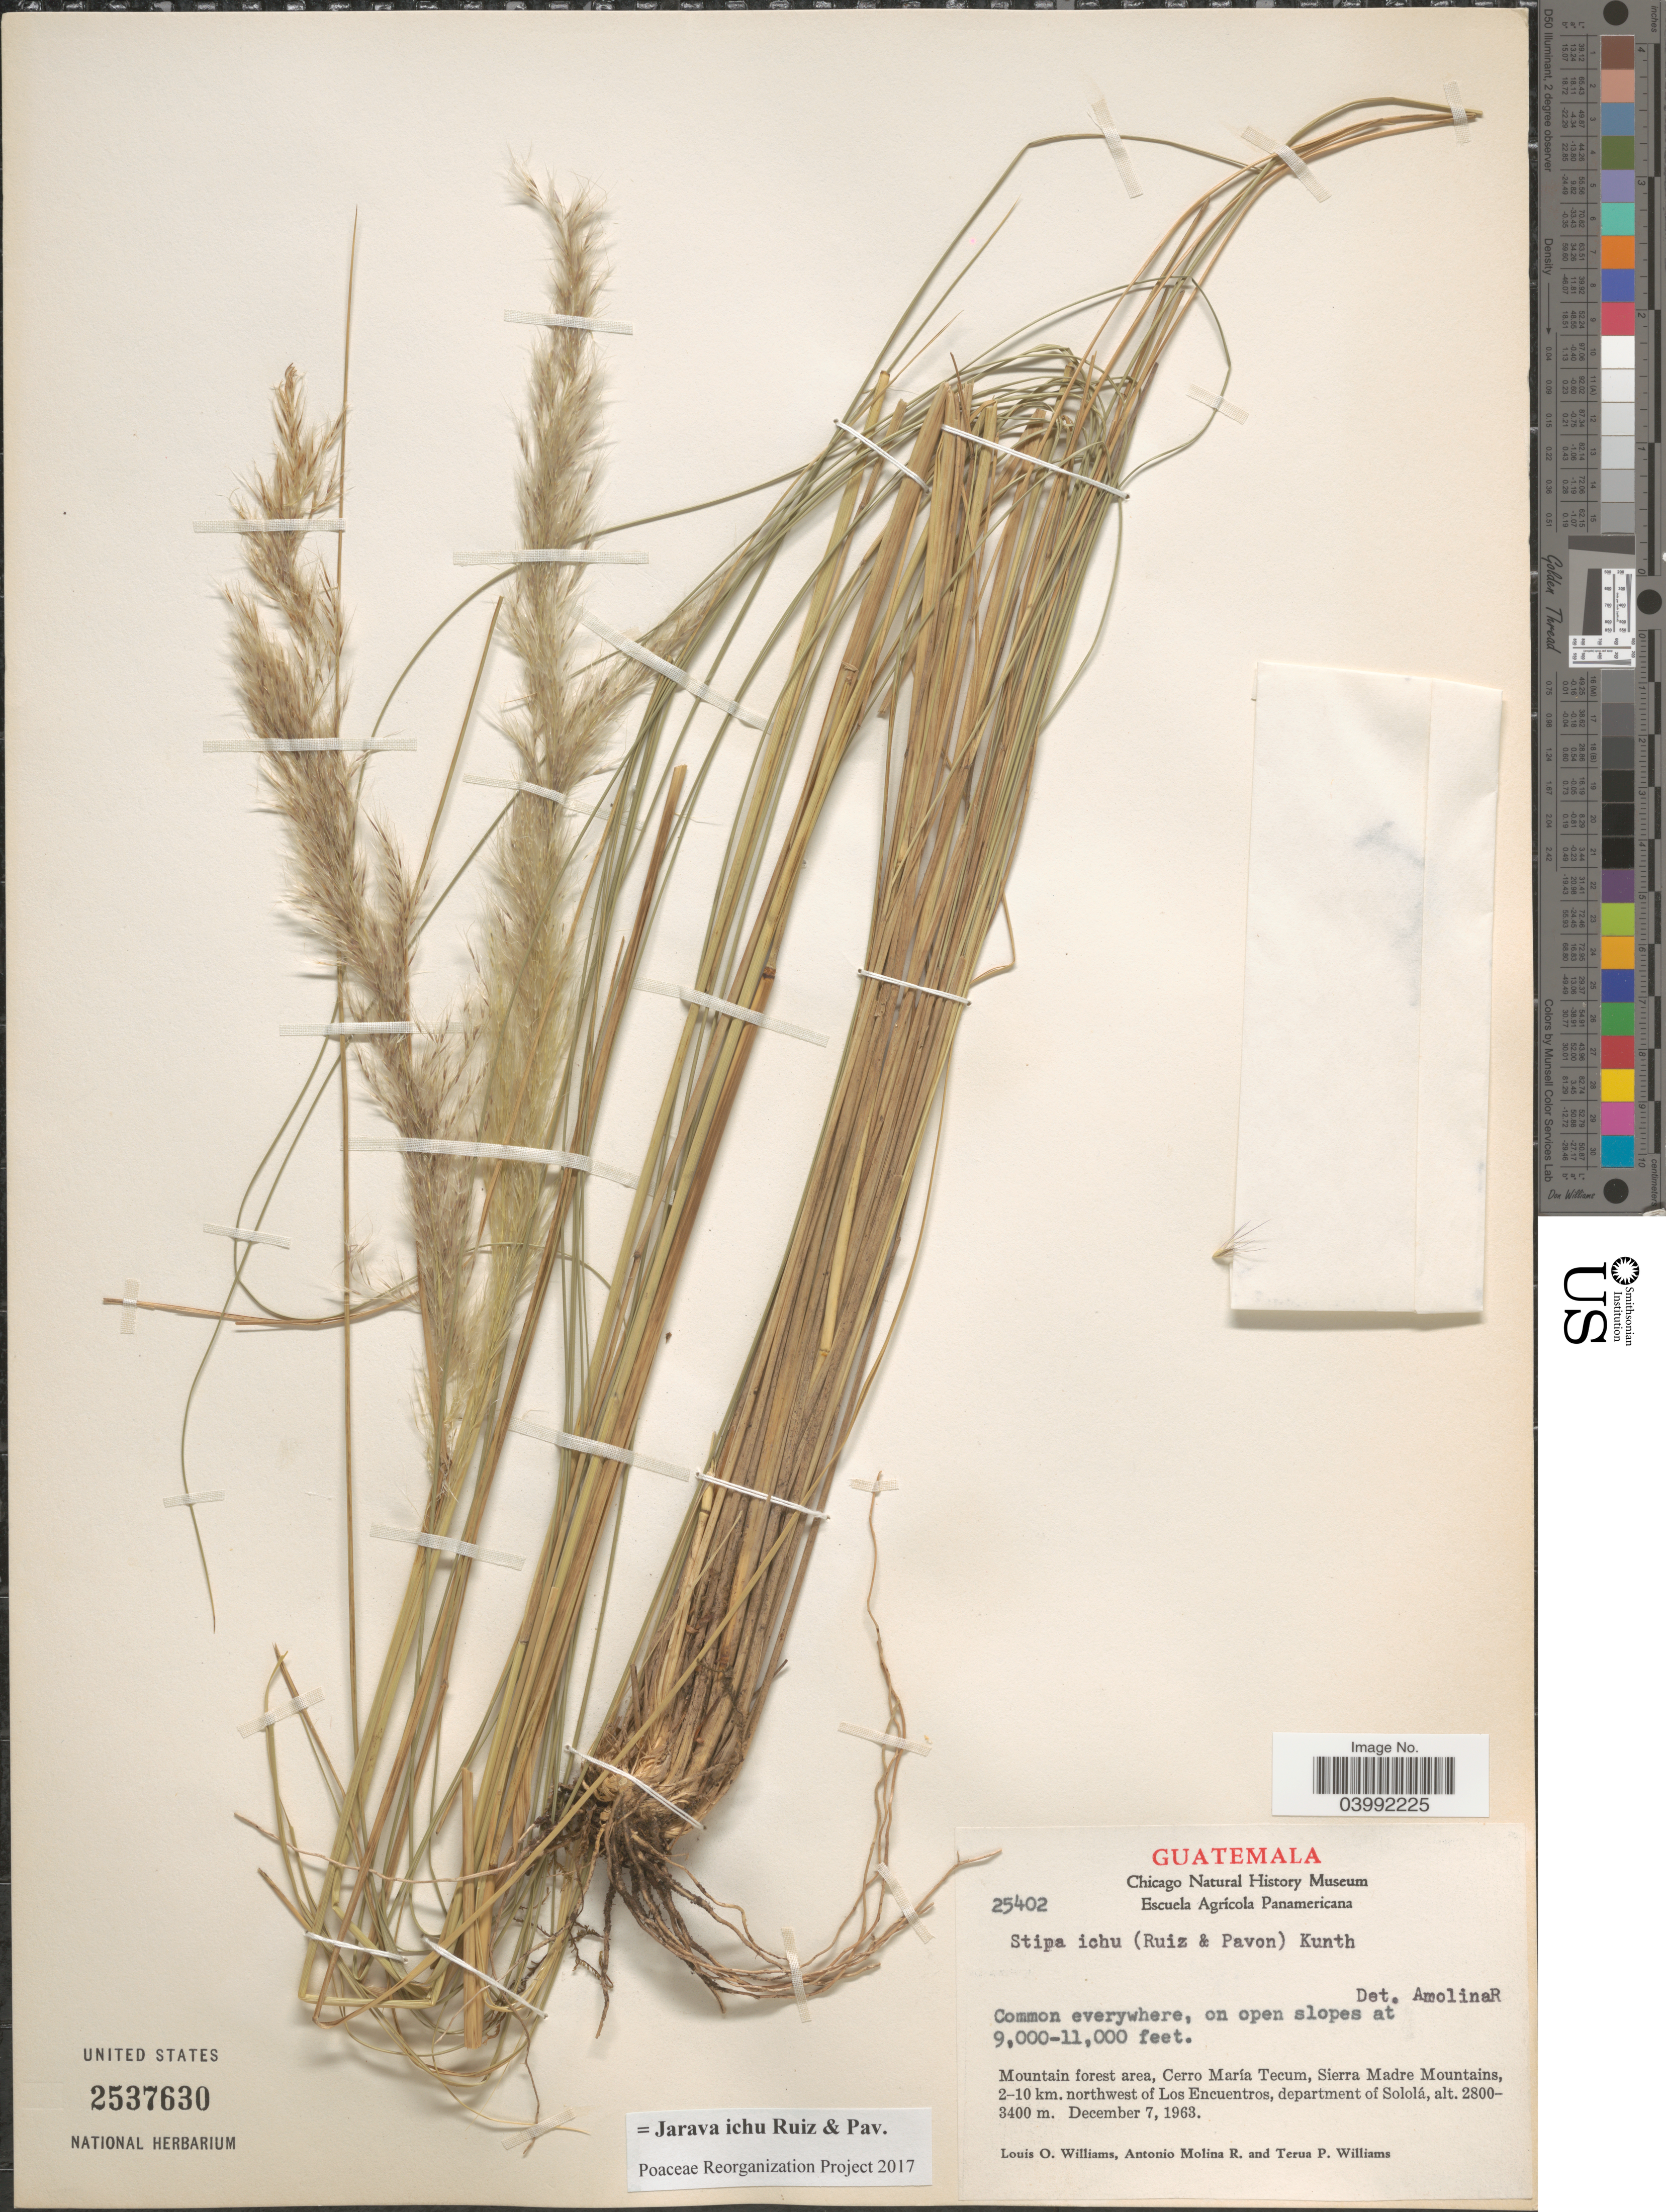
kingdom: Plantae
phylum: Tracheophyta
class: Liliopsida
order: Poales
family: Poaceae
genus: Jarava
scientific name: Jarava ichu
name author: Ruiz & Pav.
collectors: L. O. Williams, A. Molina R. & T. Williams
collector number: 25402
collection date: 1963-12-07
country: Guatemala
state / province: Solola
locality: Mountain forest area, Cerro María Tecum, Sierra Madre Mountains, 2-10 km. northwest of Los Encuentros, department of Sololá.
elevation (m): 2800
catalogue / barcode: US 2537630